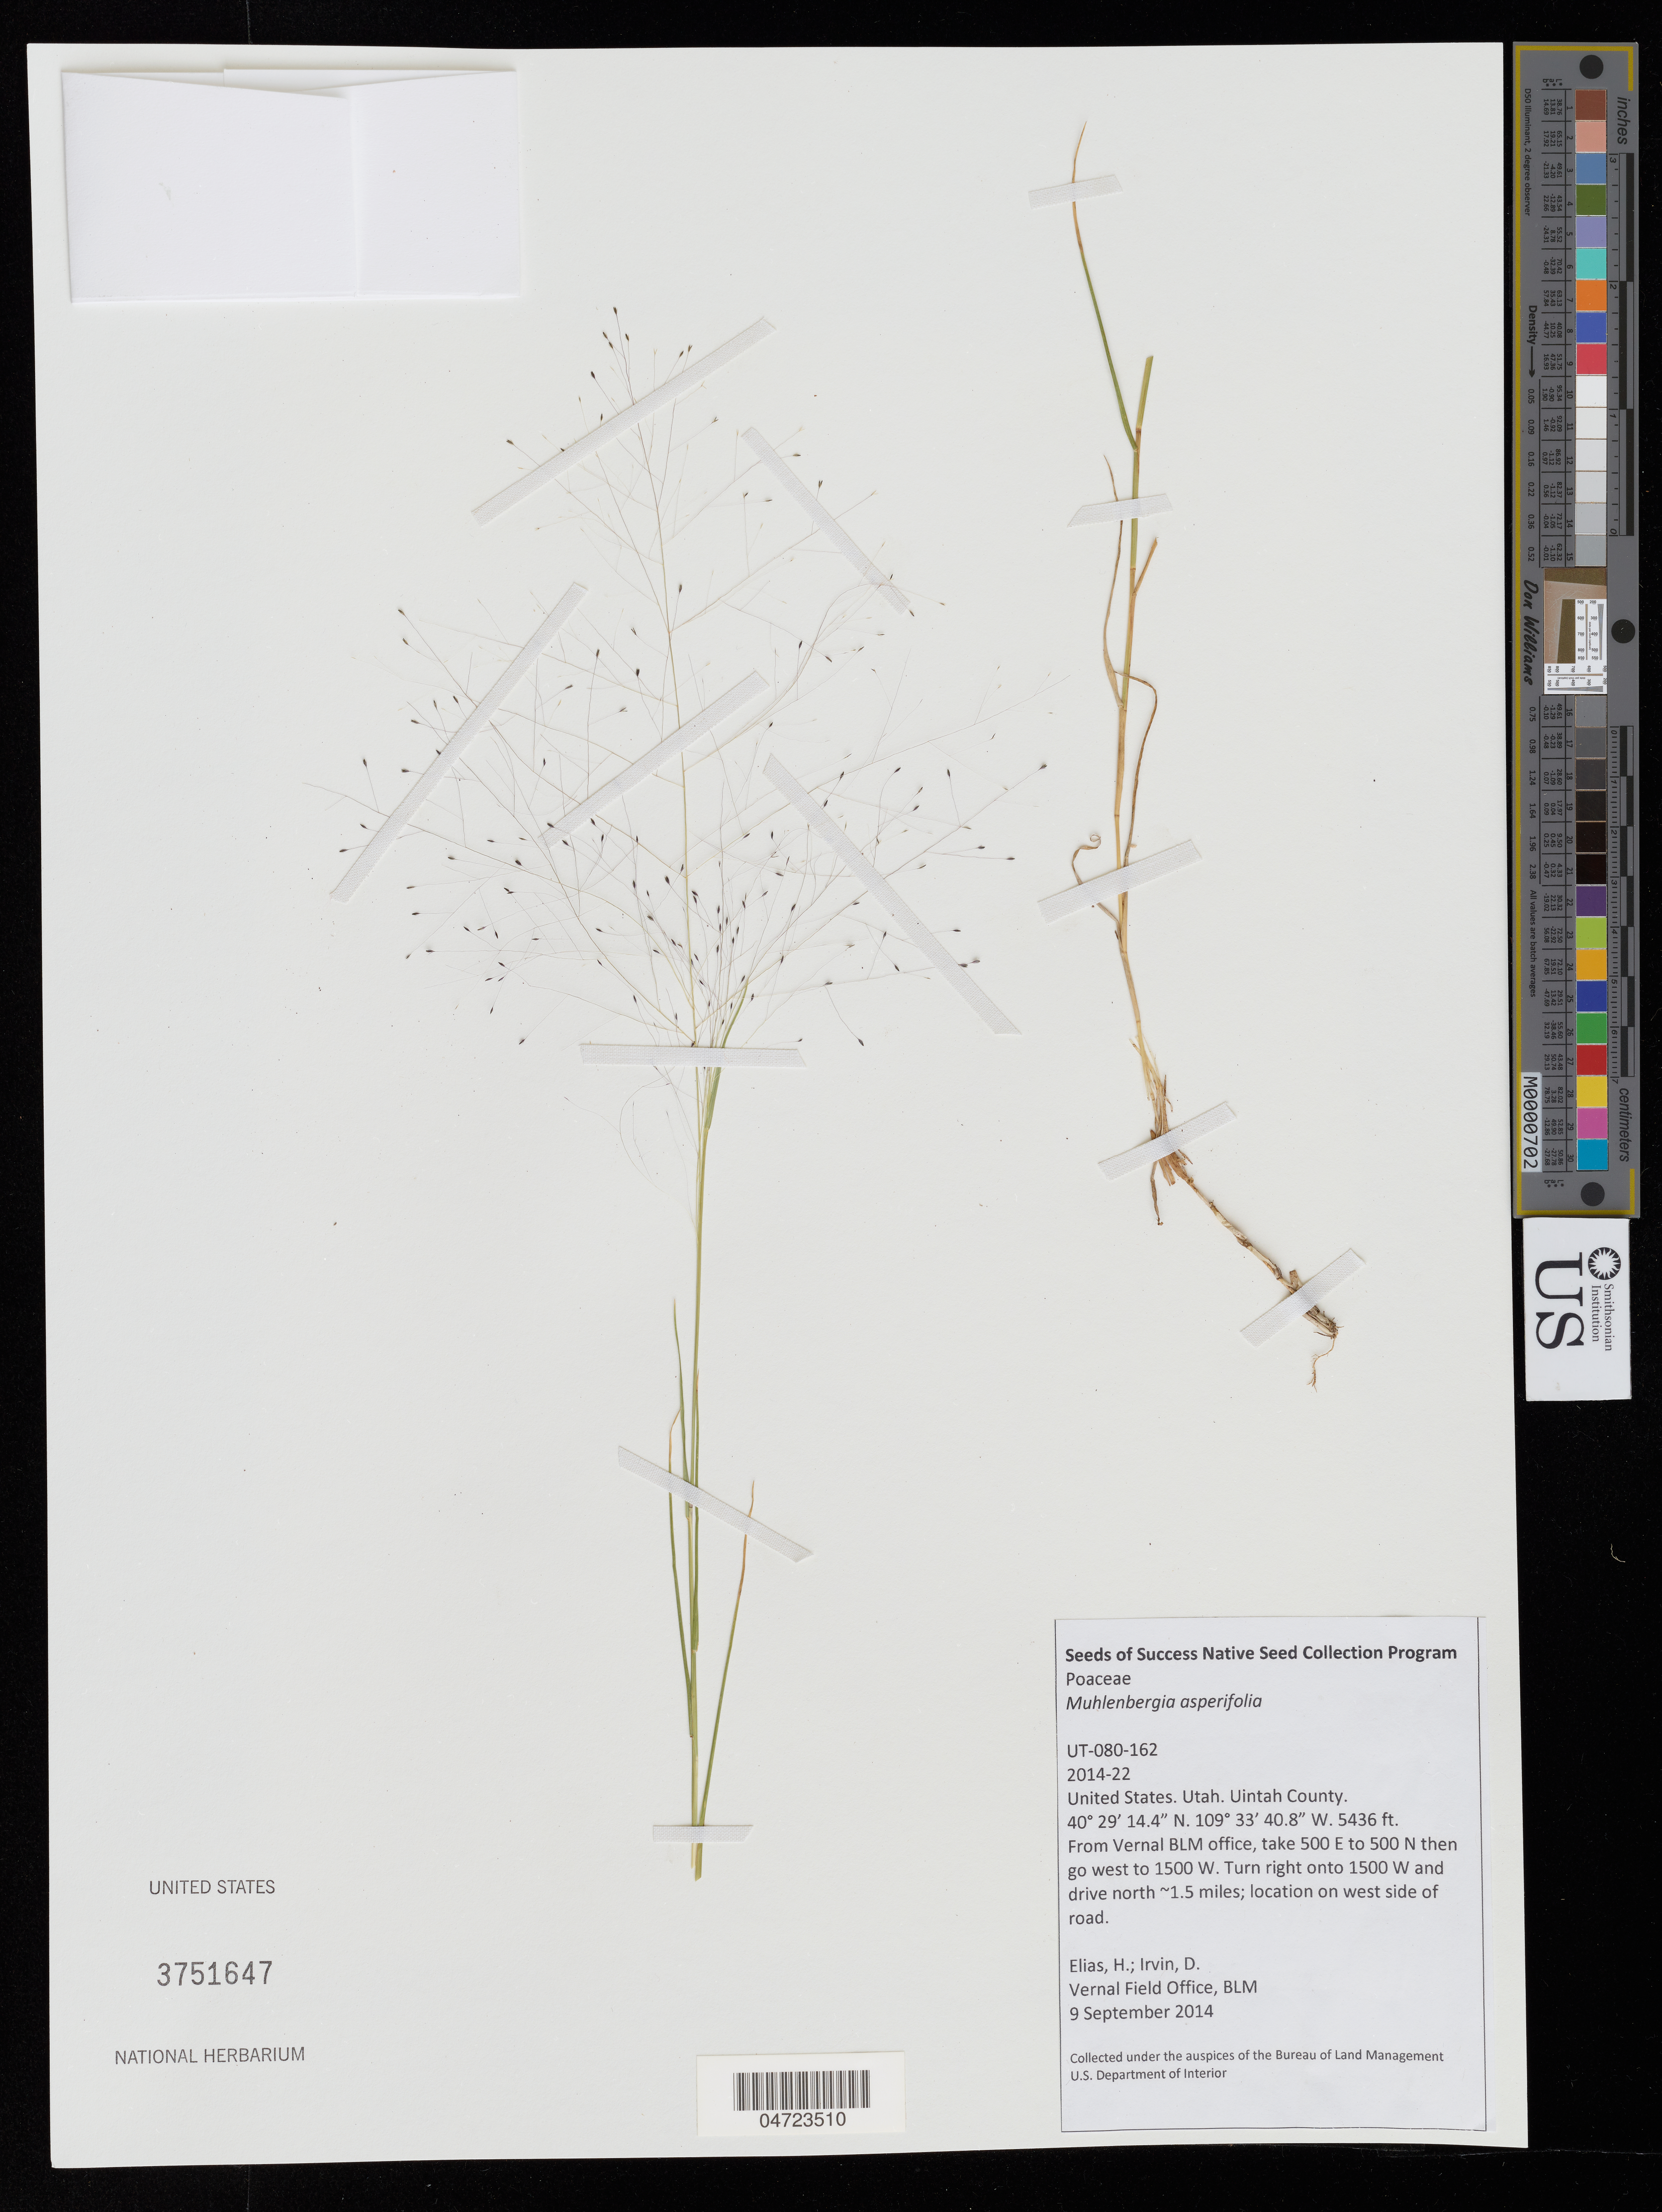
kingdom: Plantae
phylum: Tracheophyta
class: Liliopsida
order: Poales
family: Poaceae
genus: Muhlenbergia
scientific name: Muhlenbergia asperifolia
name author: (Nees & Meyen ex Trin.) Parodi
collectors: H. Elias & D. Irvin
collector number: UT-080-162/2014-22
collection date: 2014-09-09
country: United States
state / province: Utah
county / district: Uintah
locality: Uintah County. From Vernal BLM office, take 500 E to 500 N then go west to 1500 W. Turn right onto 1500 W and drive north ~1.5 miles; location on west side of road.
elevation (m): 1657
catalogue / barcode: US 3751647